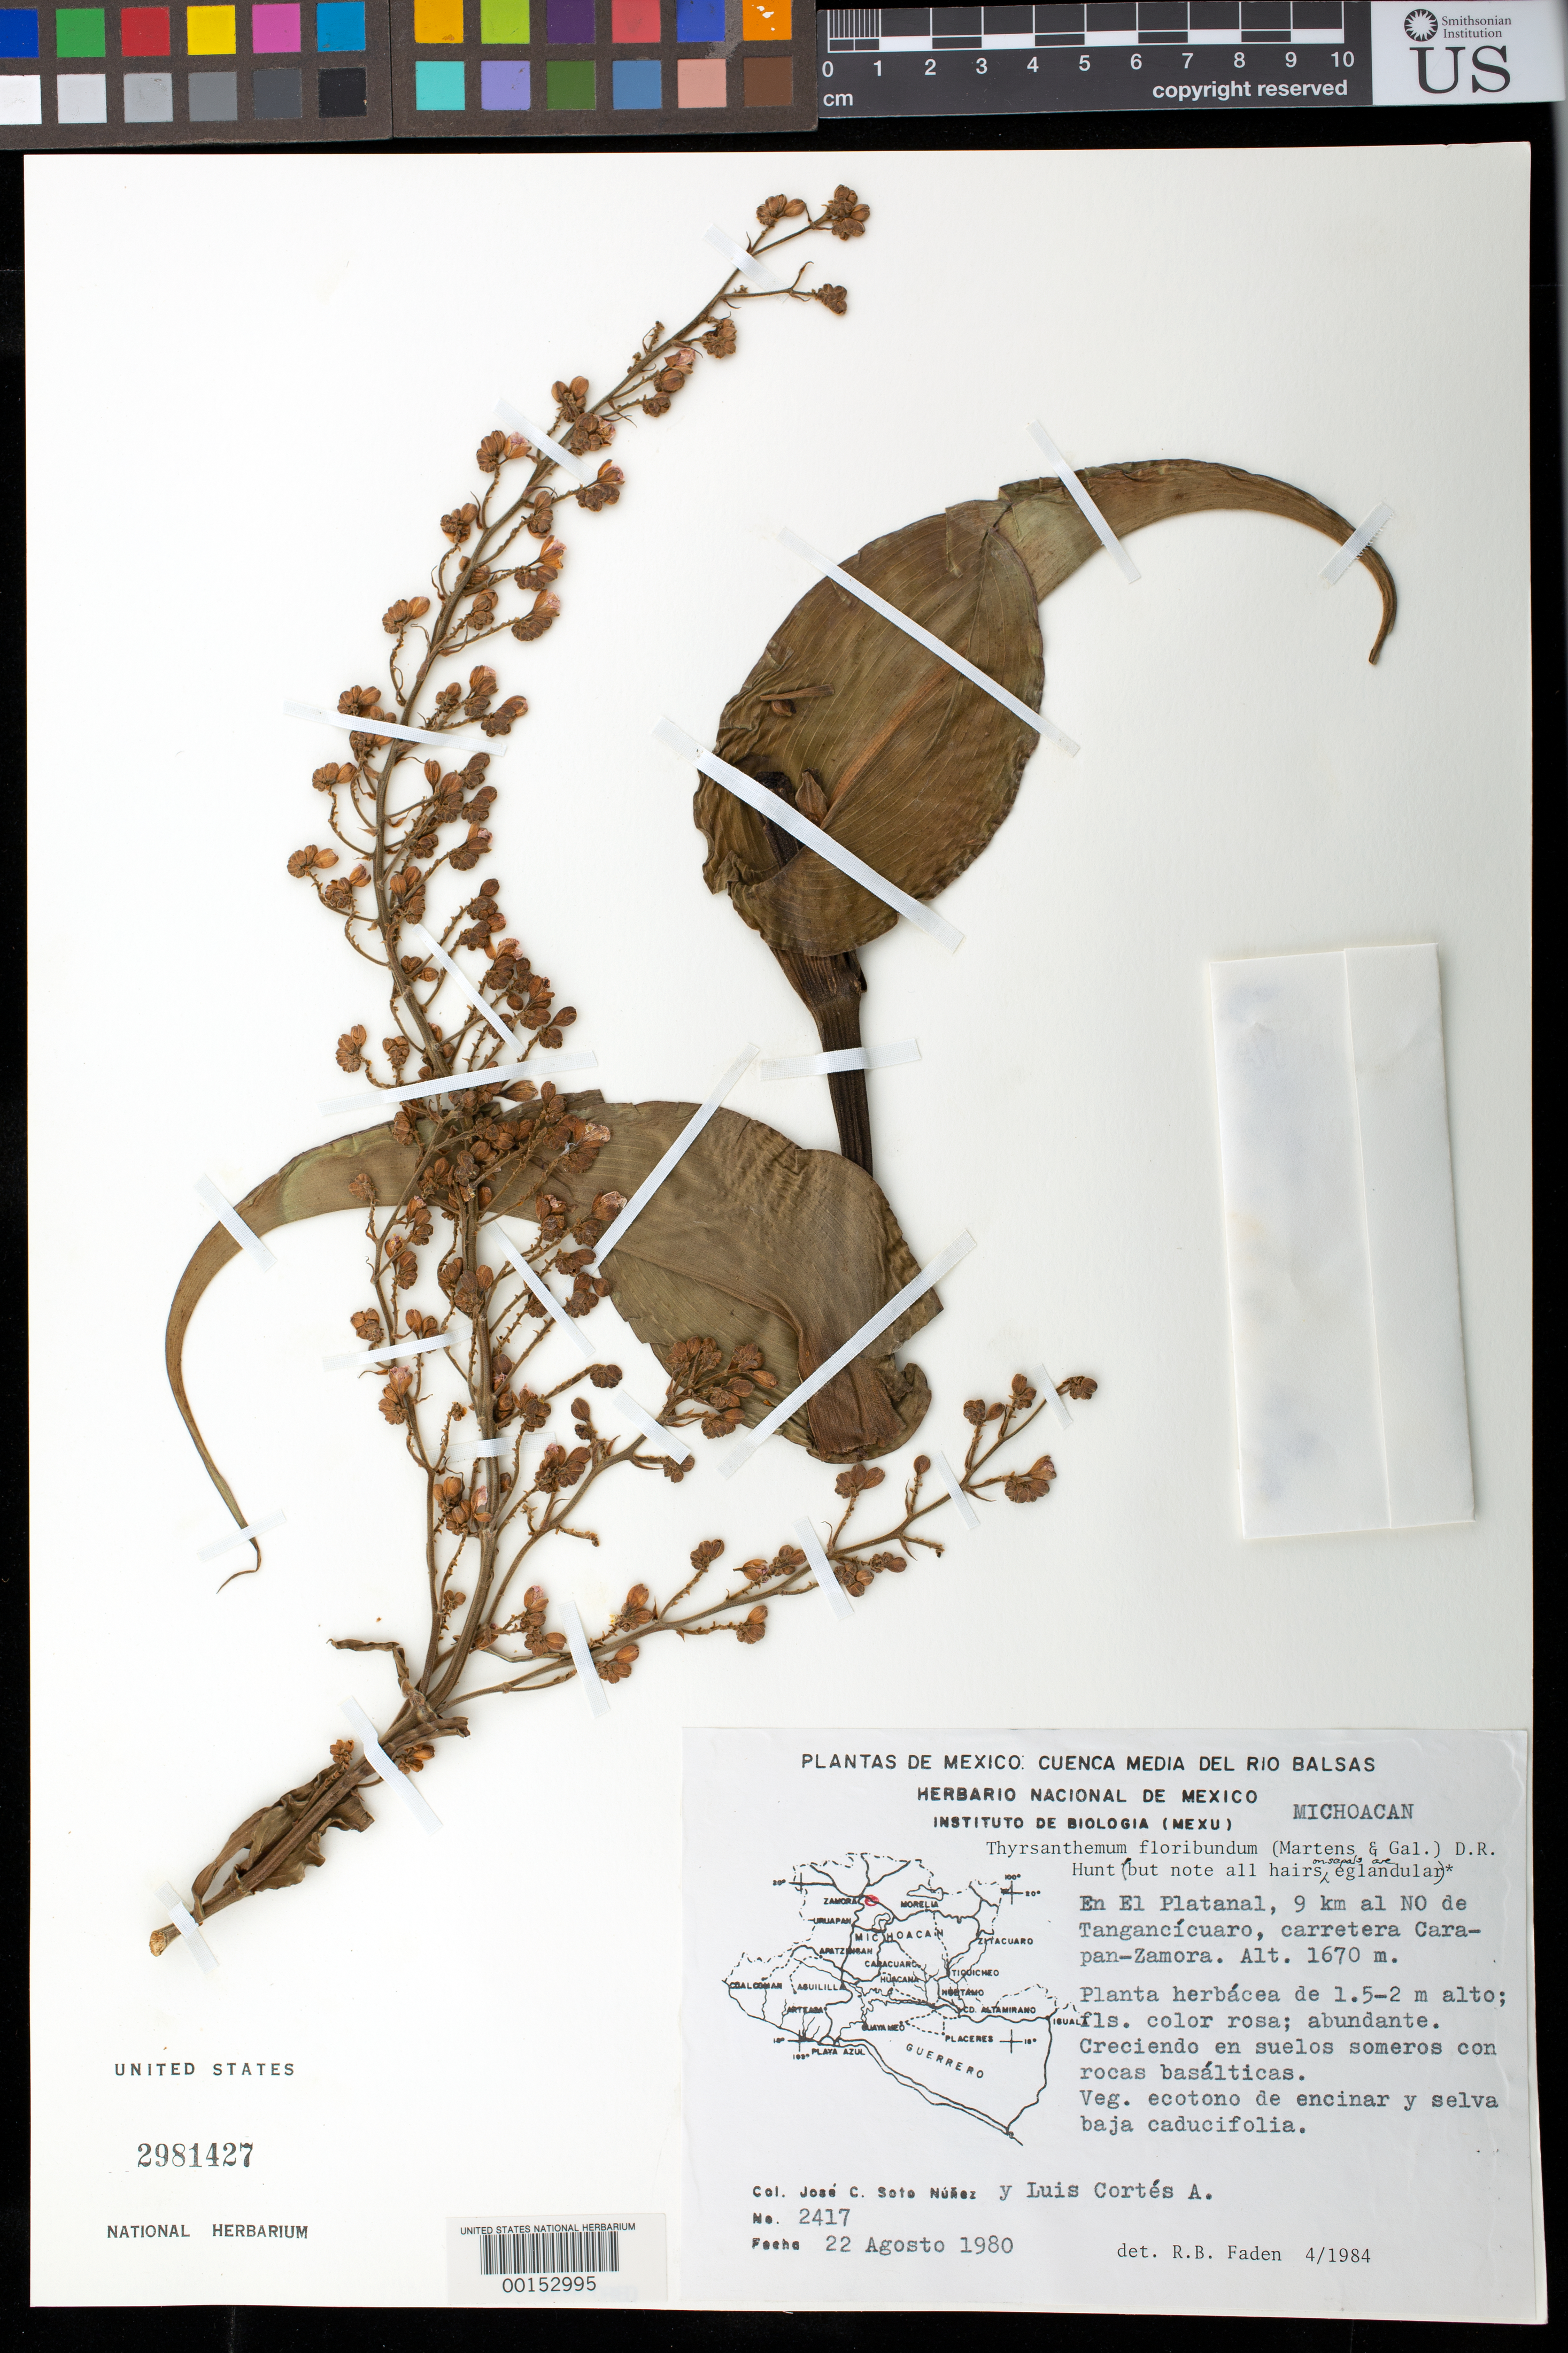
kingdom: Plantae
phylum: Tracheophyta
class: Liliopsida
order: Commelinales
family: Commelinaceae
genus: Thyrsanthemum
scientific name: Thyrsanthemum floribundum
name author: (M. Martens & Galeotti) Pichon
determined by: Faden, Robert B., (US), Smithsonian Institution - National Museum of Natural History (UNITED STATES)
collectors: J. C. Soto Núñez & L. Cortes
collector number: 2417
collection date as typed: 22 Aug 1980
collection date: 1980-08-22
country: Mexico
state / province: Michoacán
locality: N of tangancicuaro, el platanal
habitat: Forest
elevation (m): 1670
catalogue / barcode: US 2981427